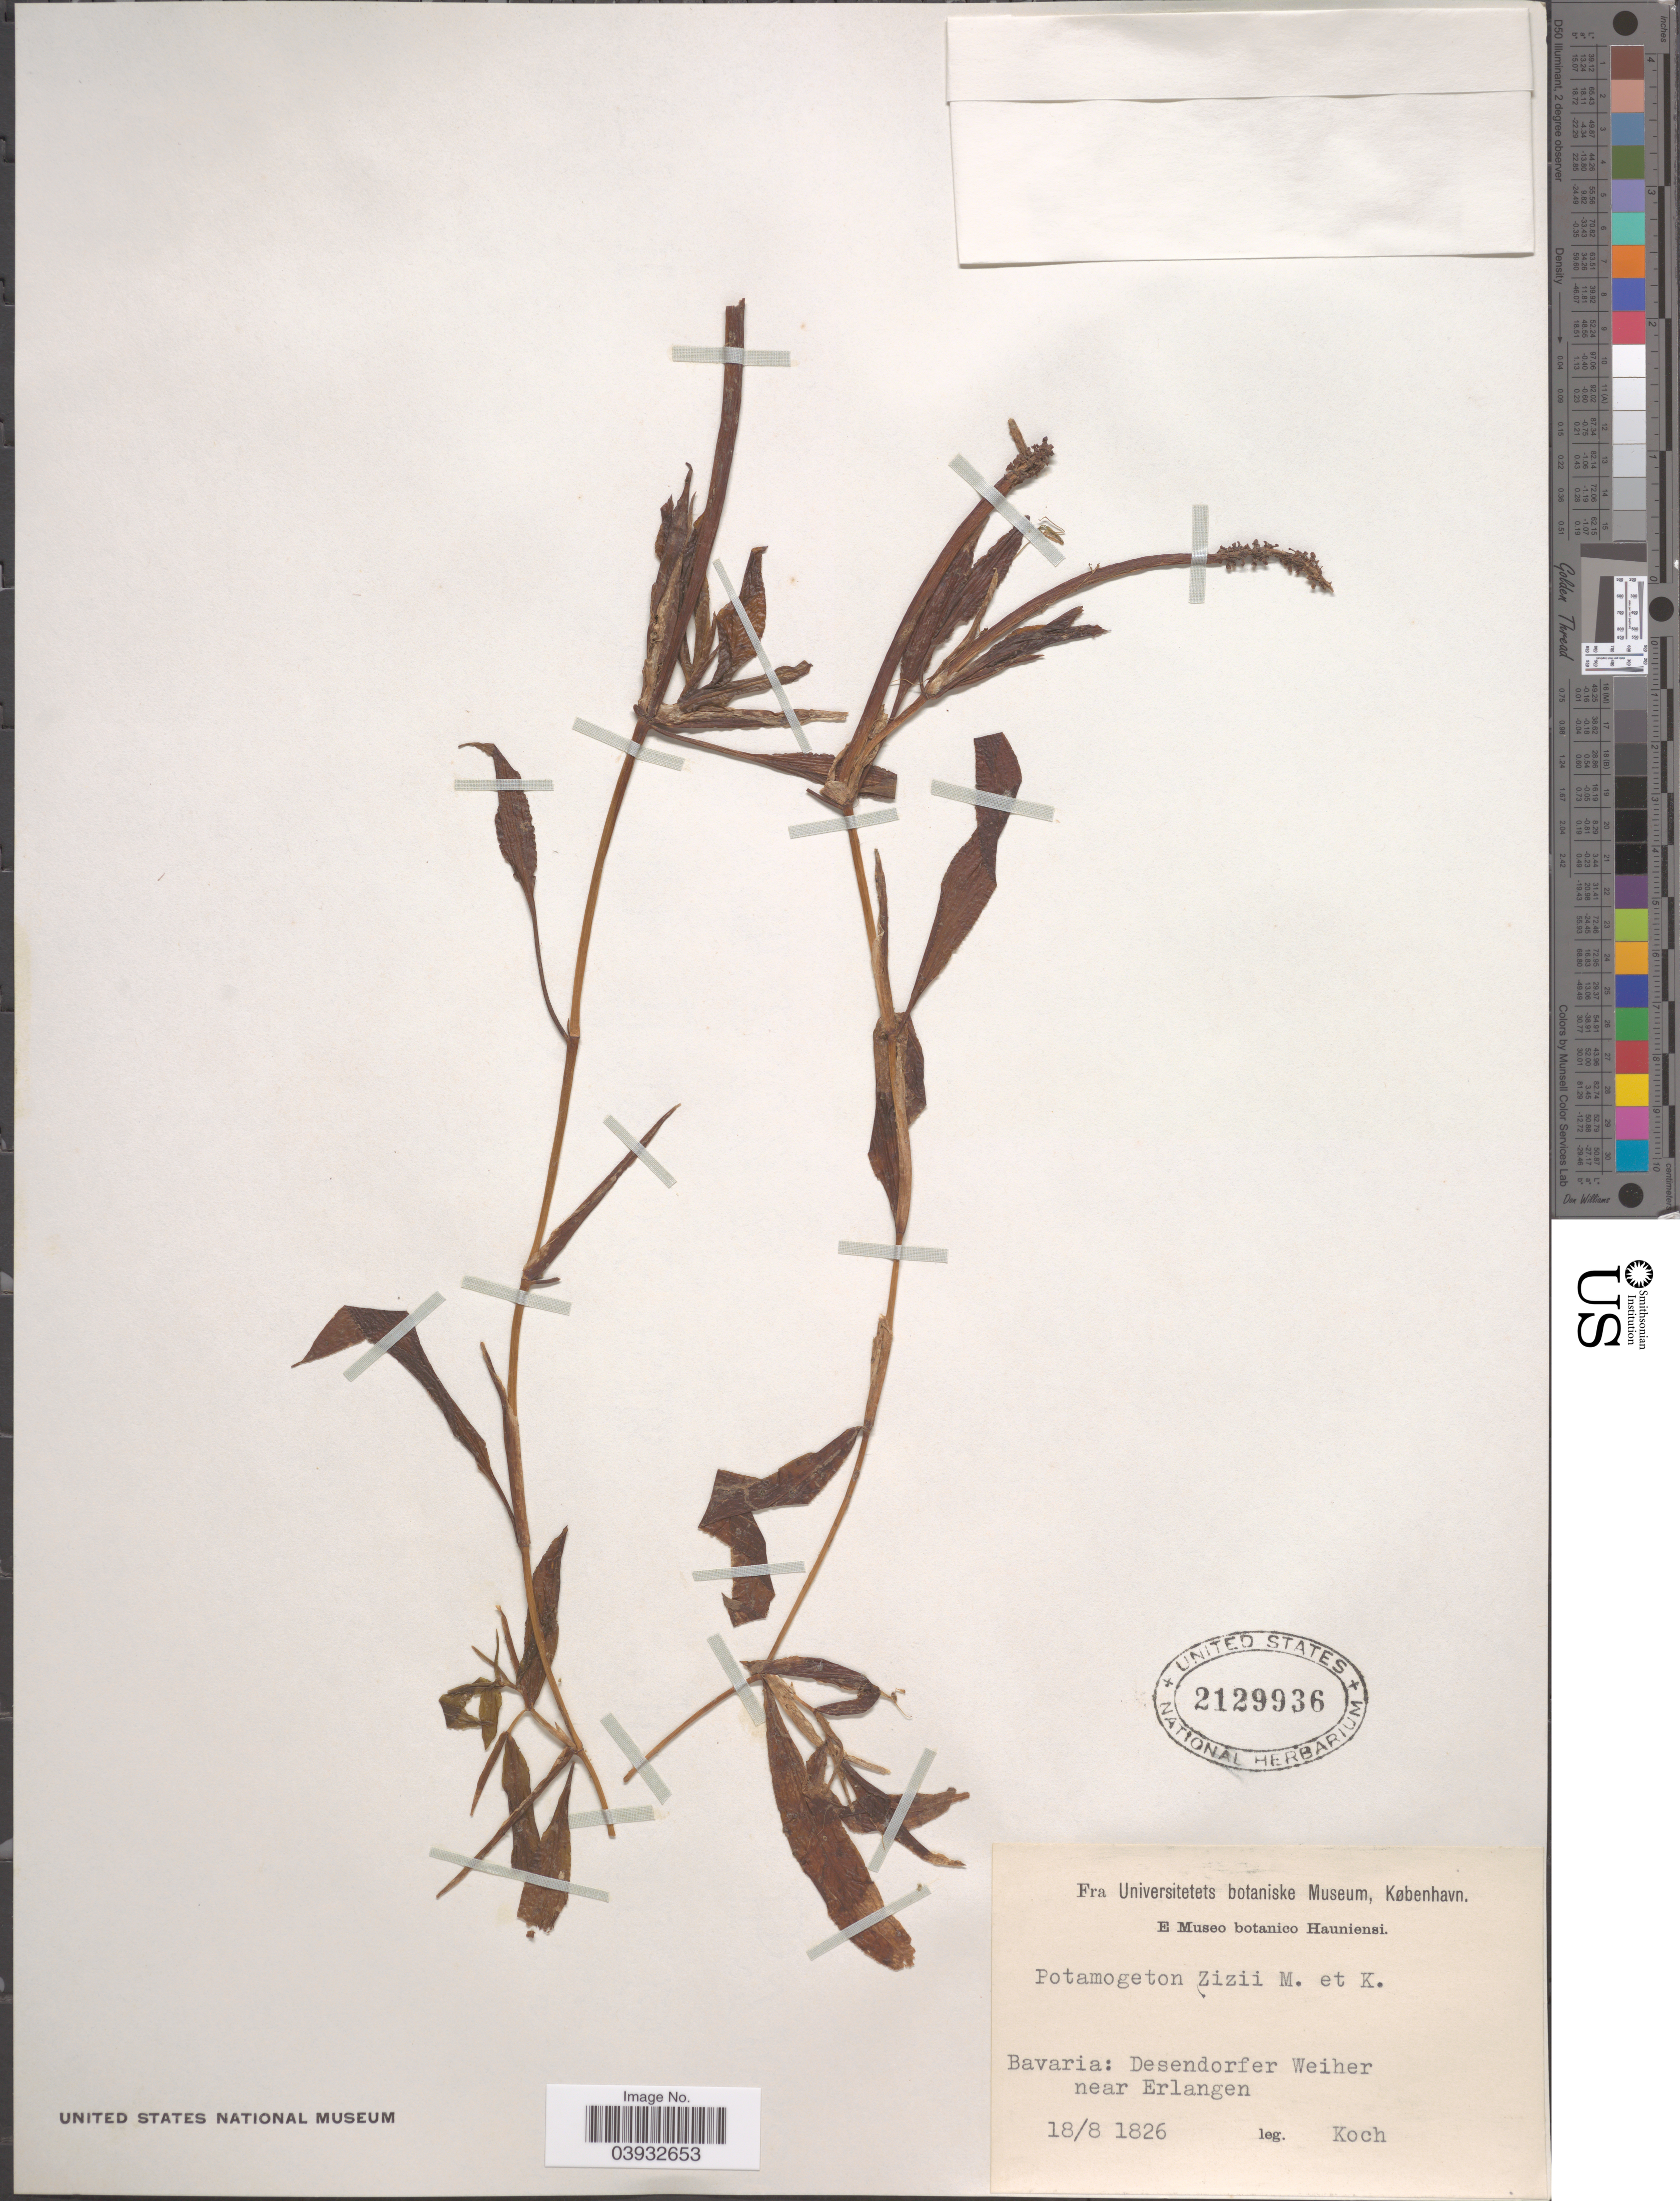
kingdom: Plantae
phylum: Tracheophyta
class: Liliopsida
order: Alismatales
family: Potamogetonaceae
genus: Potamogeton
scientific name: Potamogeton zizii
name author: Mert. & W.D.J. Koch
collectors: -- Koch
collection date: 1826-08-18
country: Germany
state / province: Bayern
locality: Bavaria: Desendorfer Weiher near Erlangen.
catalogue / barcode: US 2129936